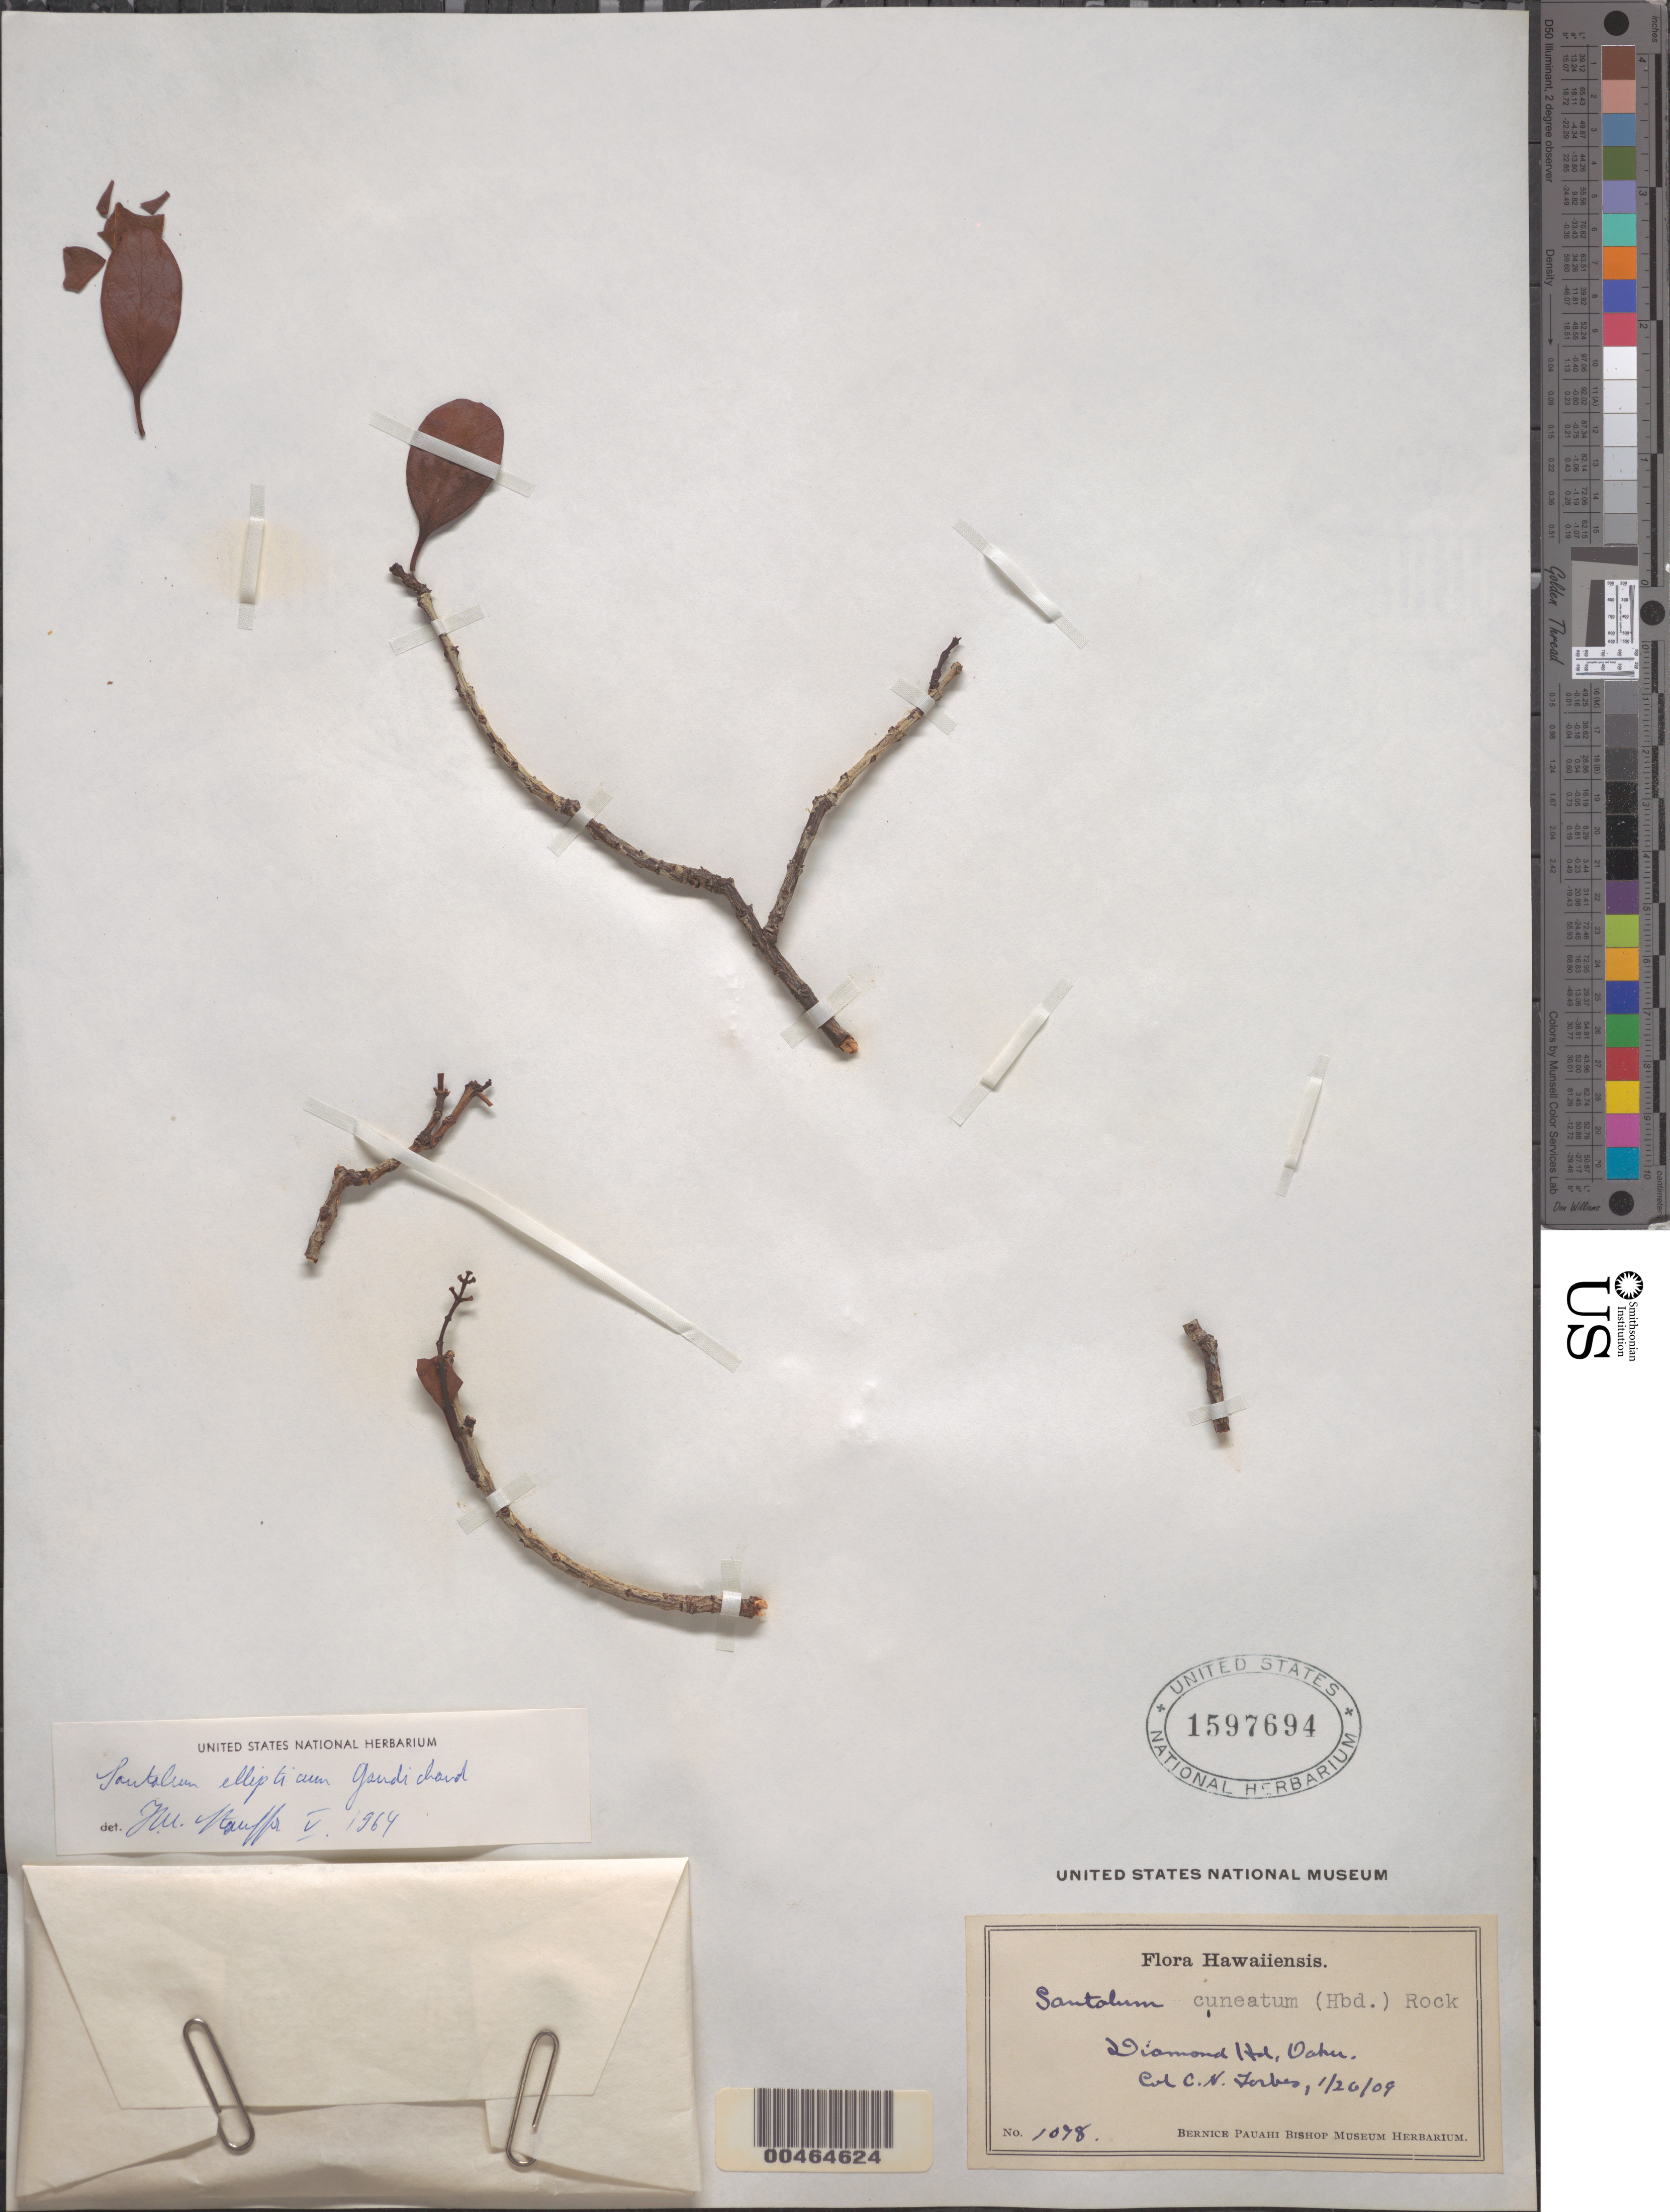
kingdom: Plantae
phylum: Tracheophyta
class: Magnoliopsida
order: Santalales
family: Santalaceae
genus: Santalum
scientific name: Santalum ellipticum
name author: Gaudich.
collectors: C. N. Forbes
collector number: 1078.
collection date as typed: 26 Jan 1909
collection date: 1909-01-26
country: United States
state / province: Hawaii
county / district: Honolulu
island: Oahu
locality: Diamond Head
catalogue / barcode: US 1597694